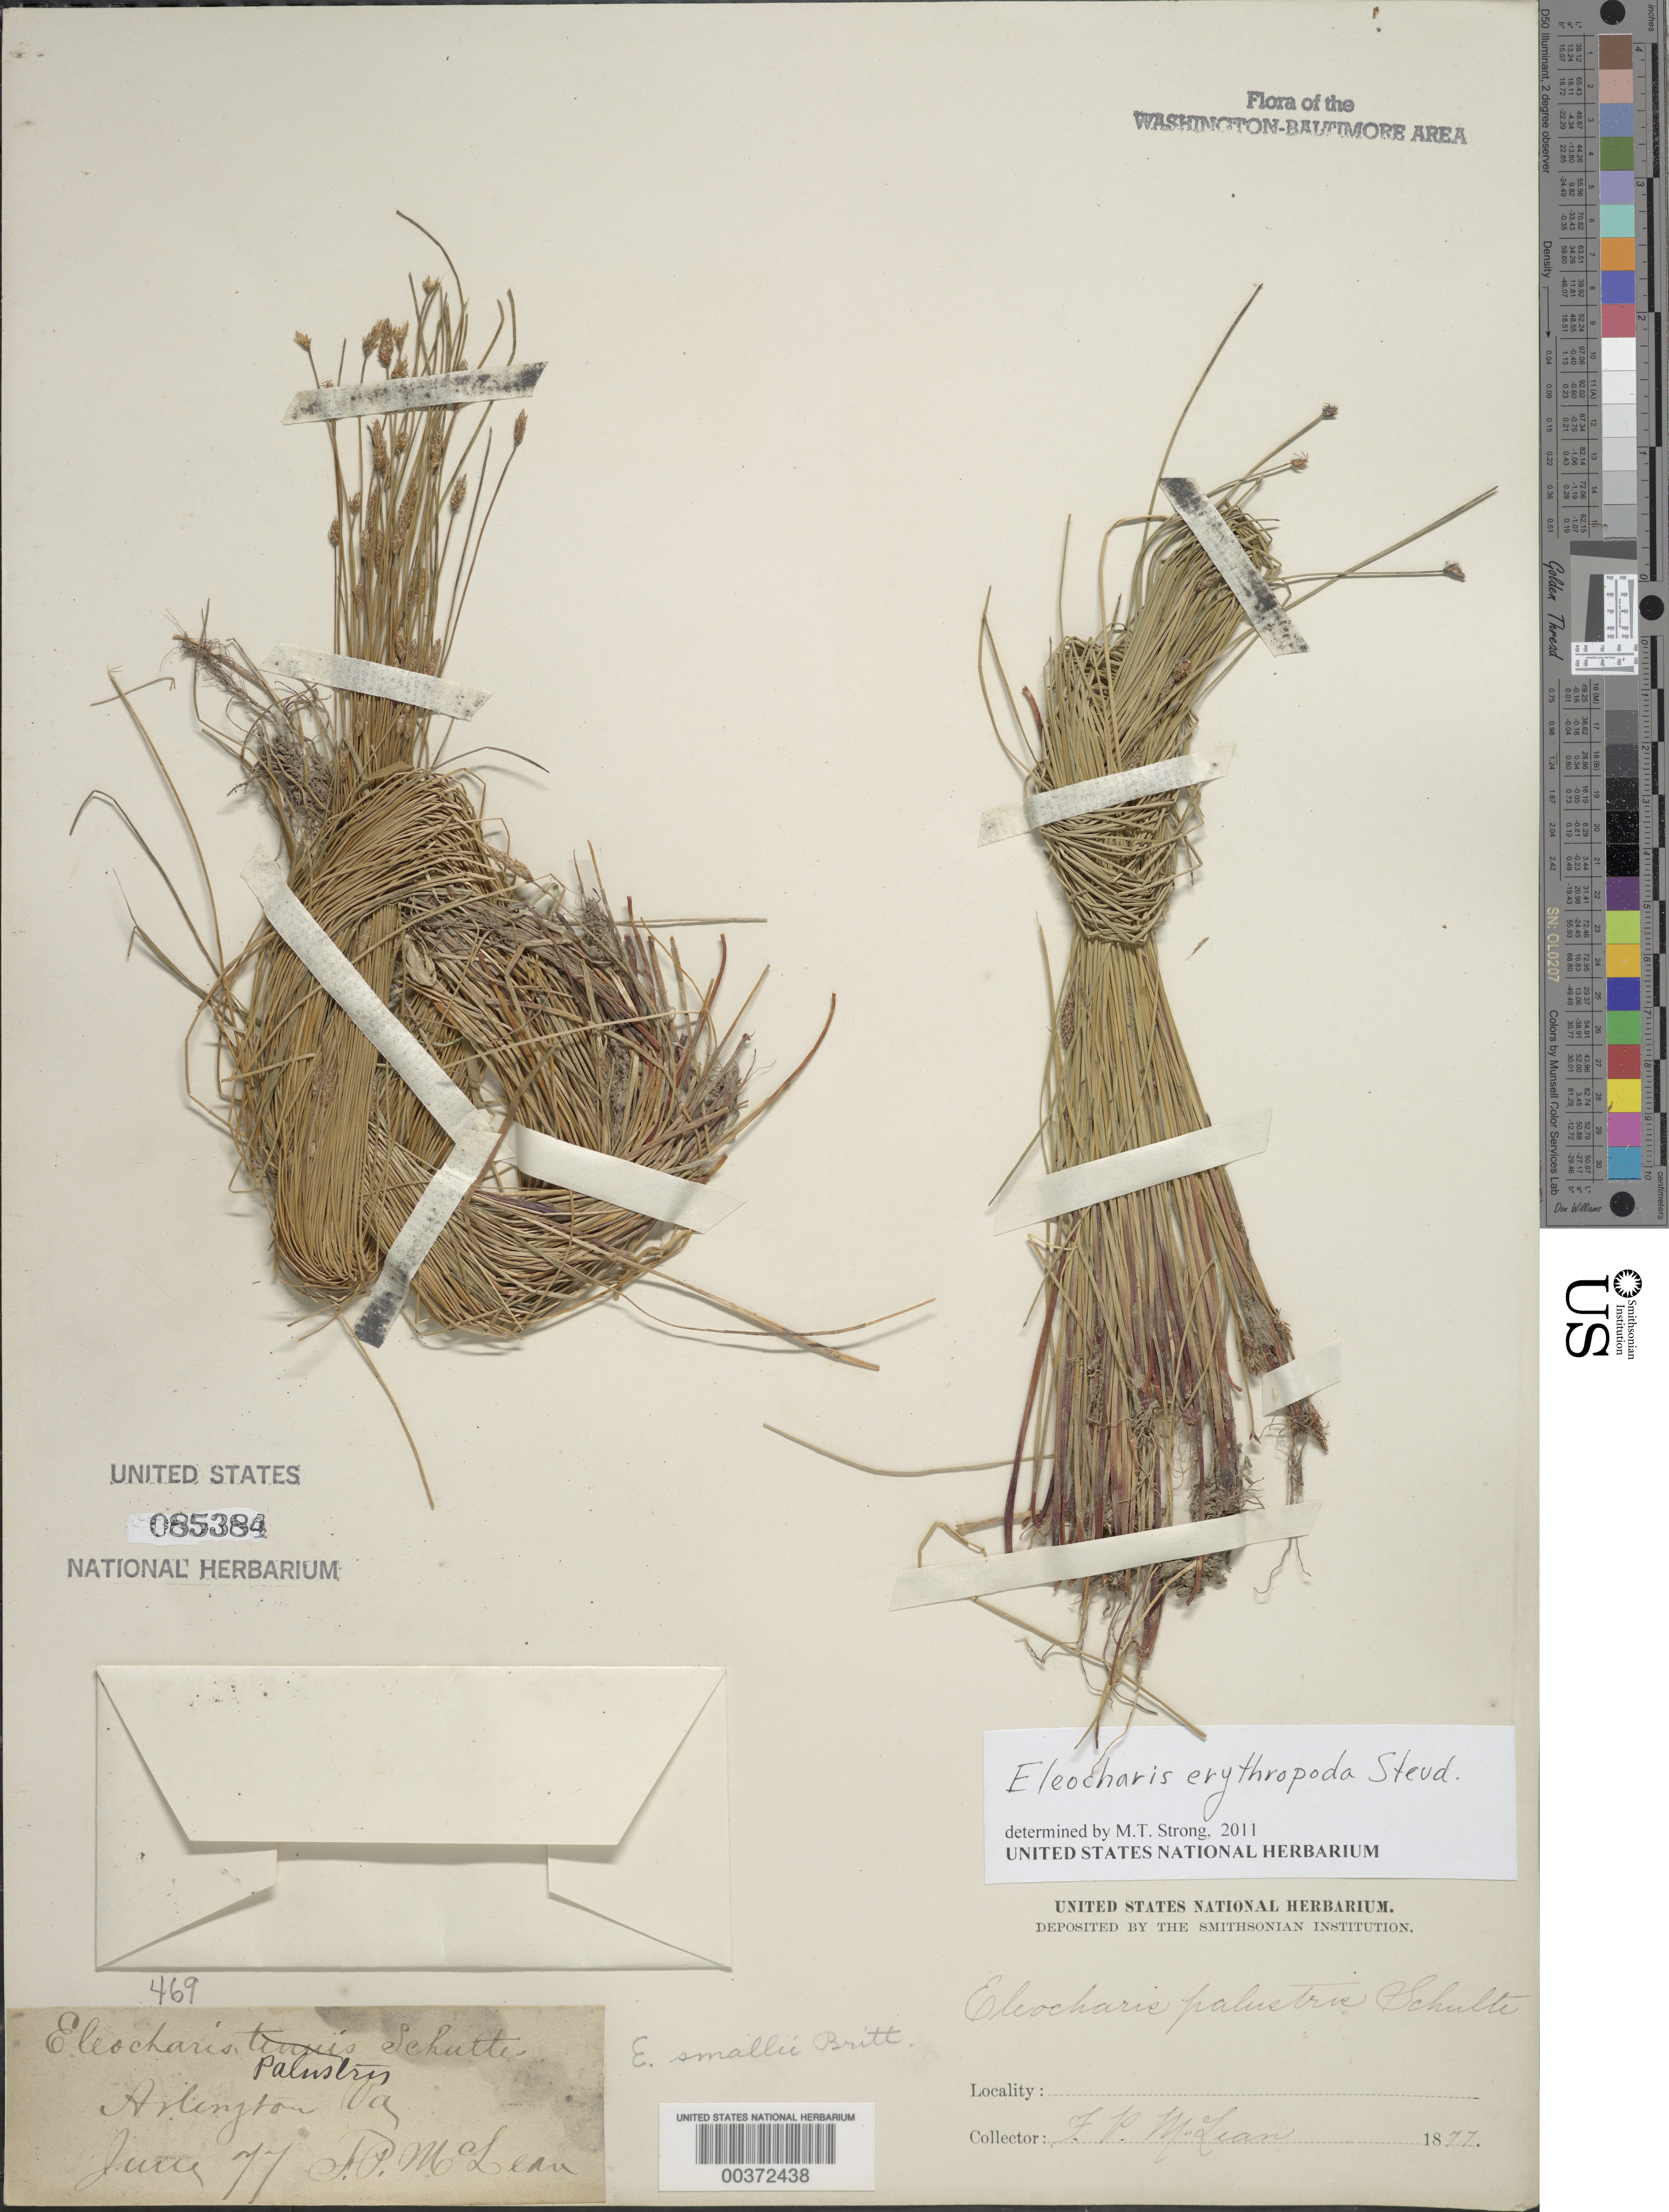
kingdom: Plantae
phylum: Tracheophyta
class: Liliopsida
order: Poales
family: Cyperaceae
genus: Eleocharis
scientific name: Eleocharis erythropoda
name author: Steud.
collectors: F. McLean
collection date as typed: Jun 1877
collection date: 1877-06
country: United States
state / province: Virginia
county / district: Arlington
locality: Arlington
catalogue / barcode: US 85384